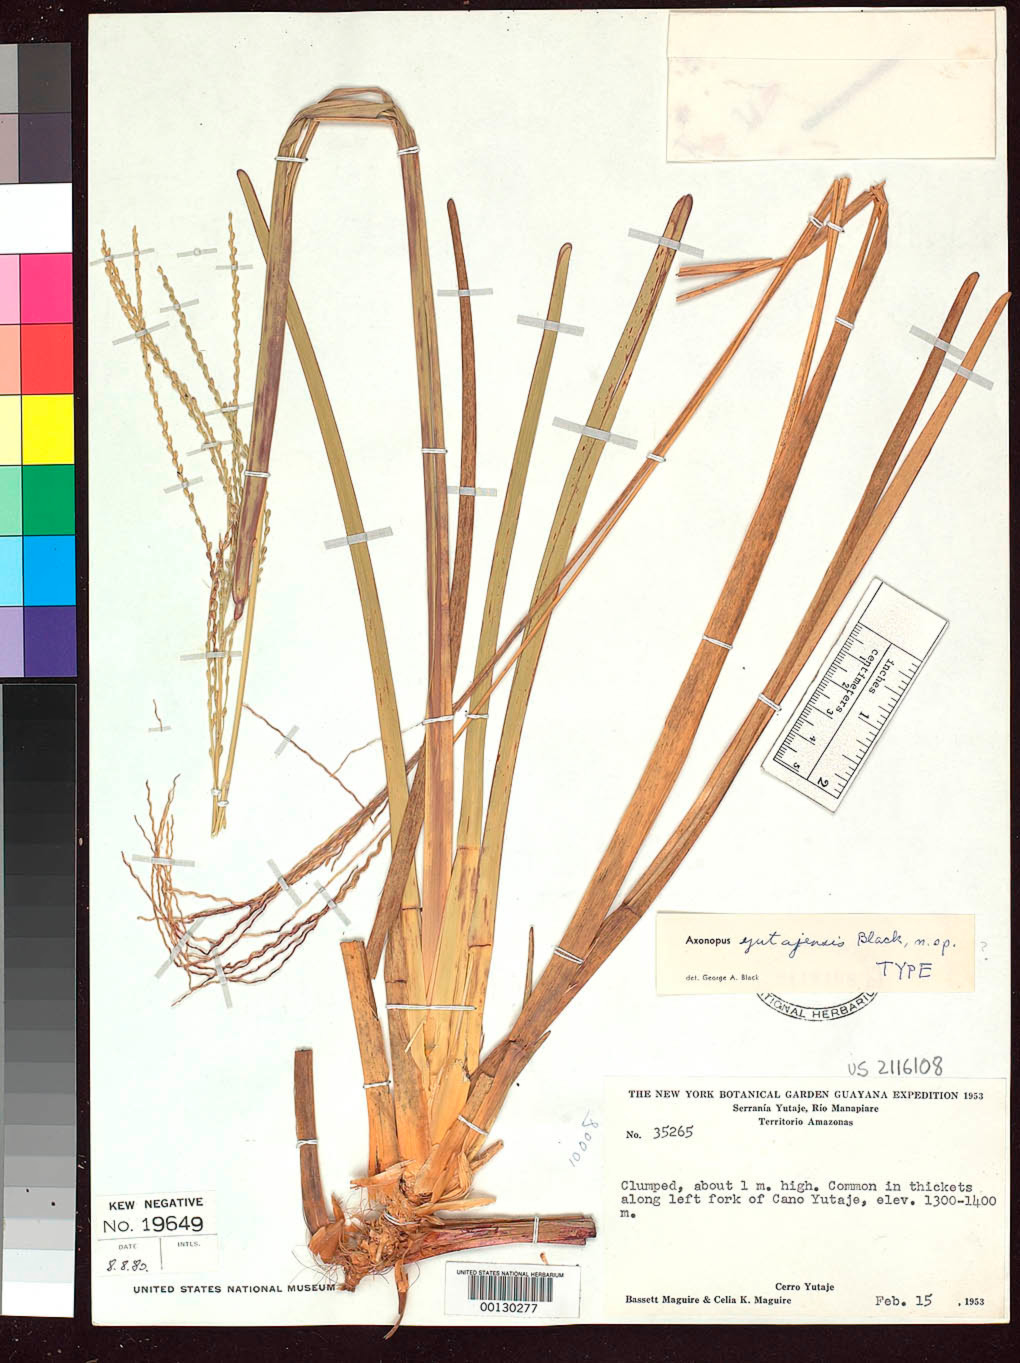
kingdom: Plantae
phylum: Tracheophyta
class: Liliopsida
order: Poales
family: Poaceae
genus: Axonopus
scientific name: Axonopus yutajensis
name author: G.A. Black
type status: Holotype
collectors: B. Maguire & C. K. Maguire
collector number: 35265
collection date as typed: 15 Feb 1953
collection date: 1953-02-15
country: Venezuela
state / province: Amazonas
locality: Left fork of Cano Yutaje, Serrania Yutaje, Cerro Yutaje, Rio Manapiare.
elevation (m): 1300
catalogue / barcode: US 2116108